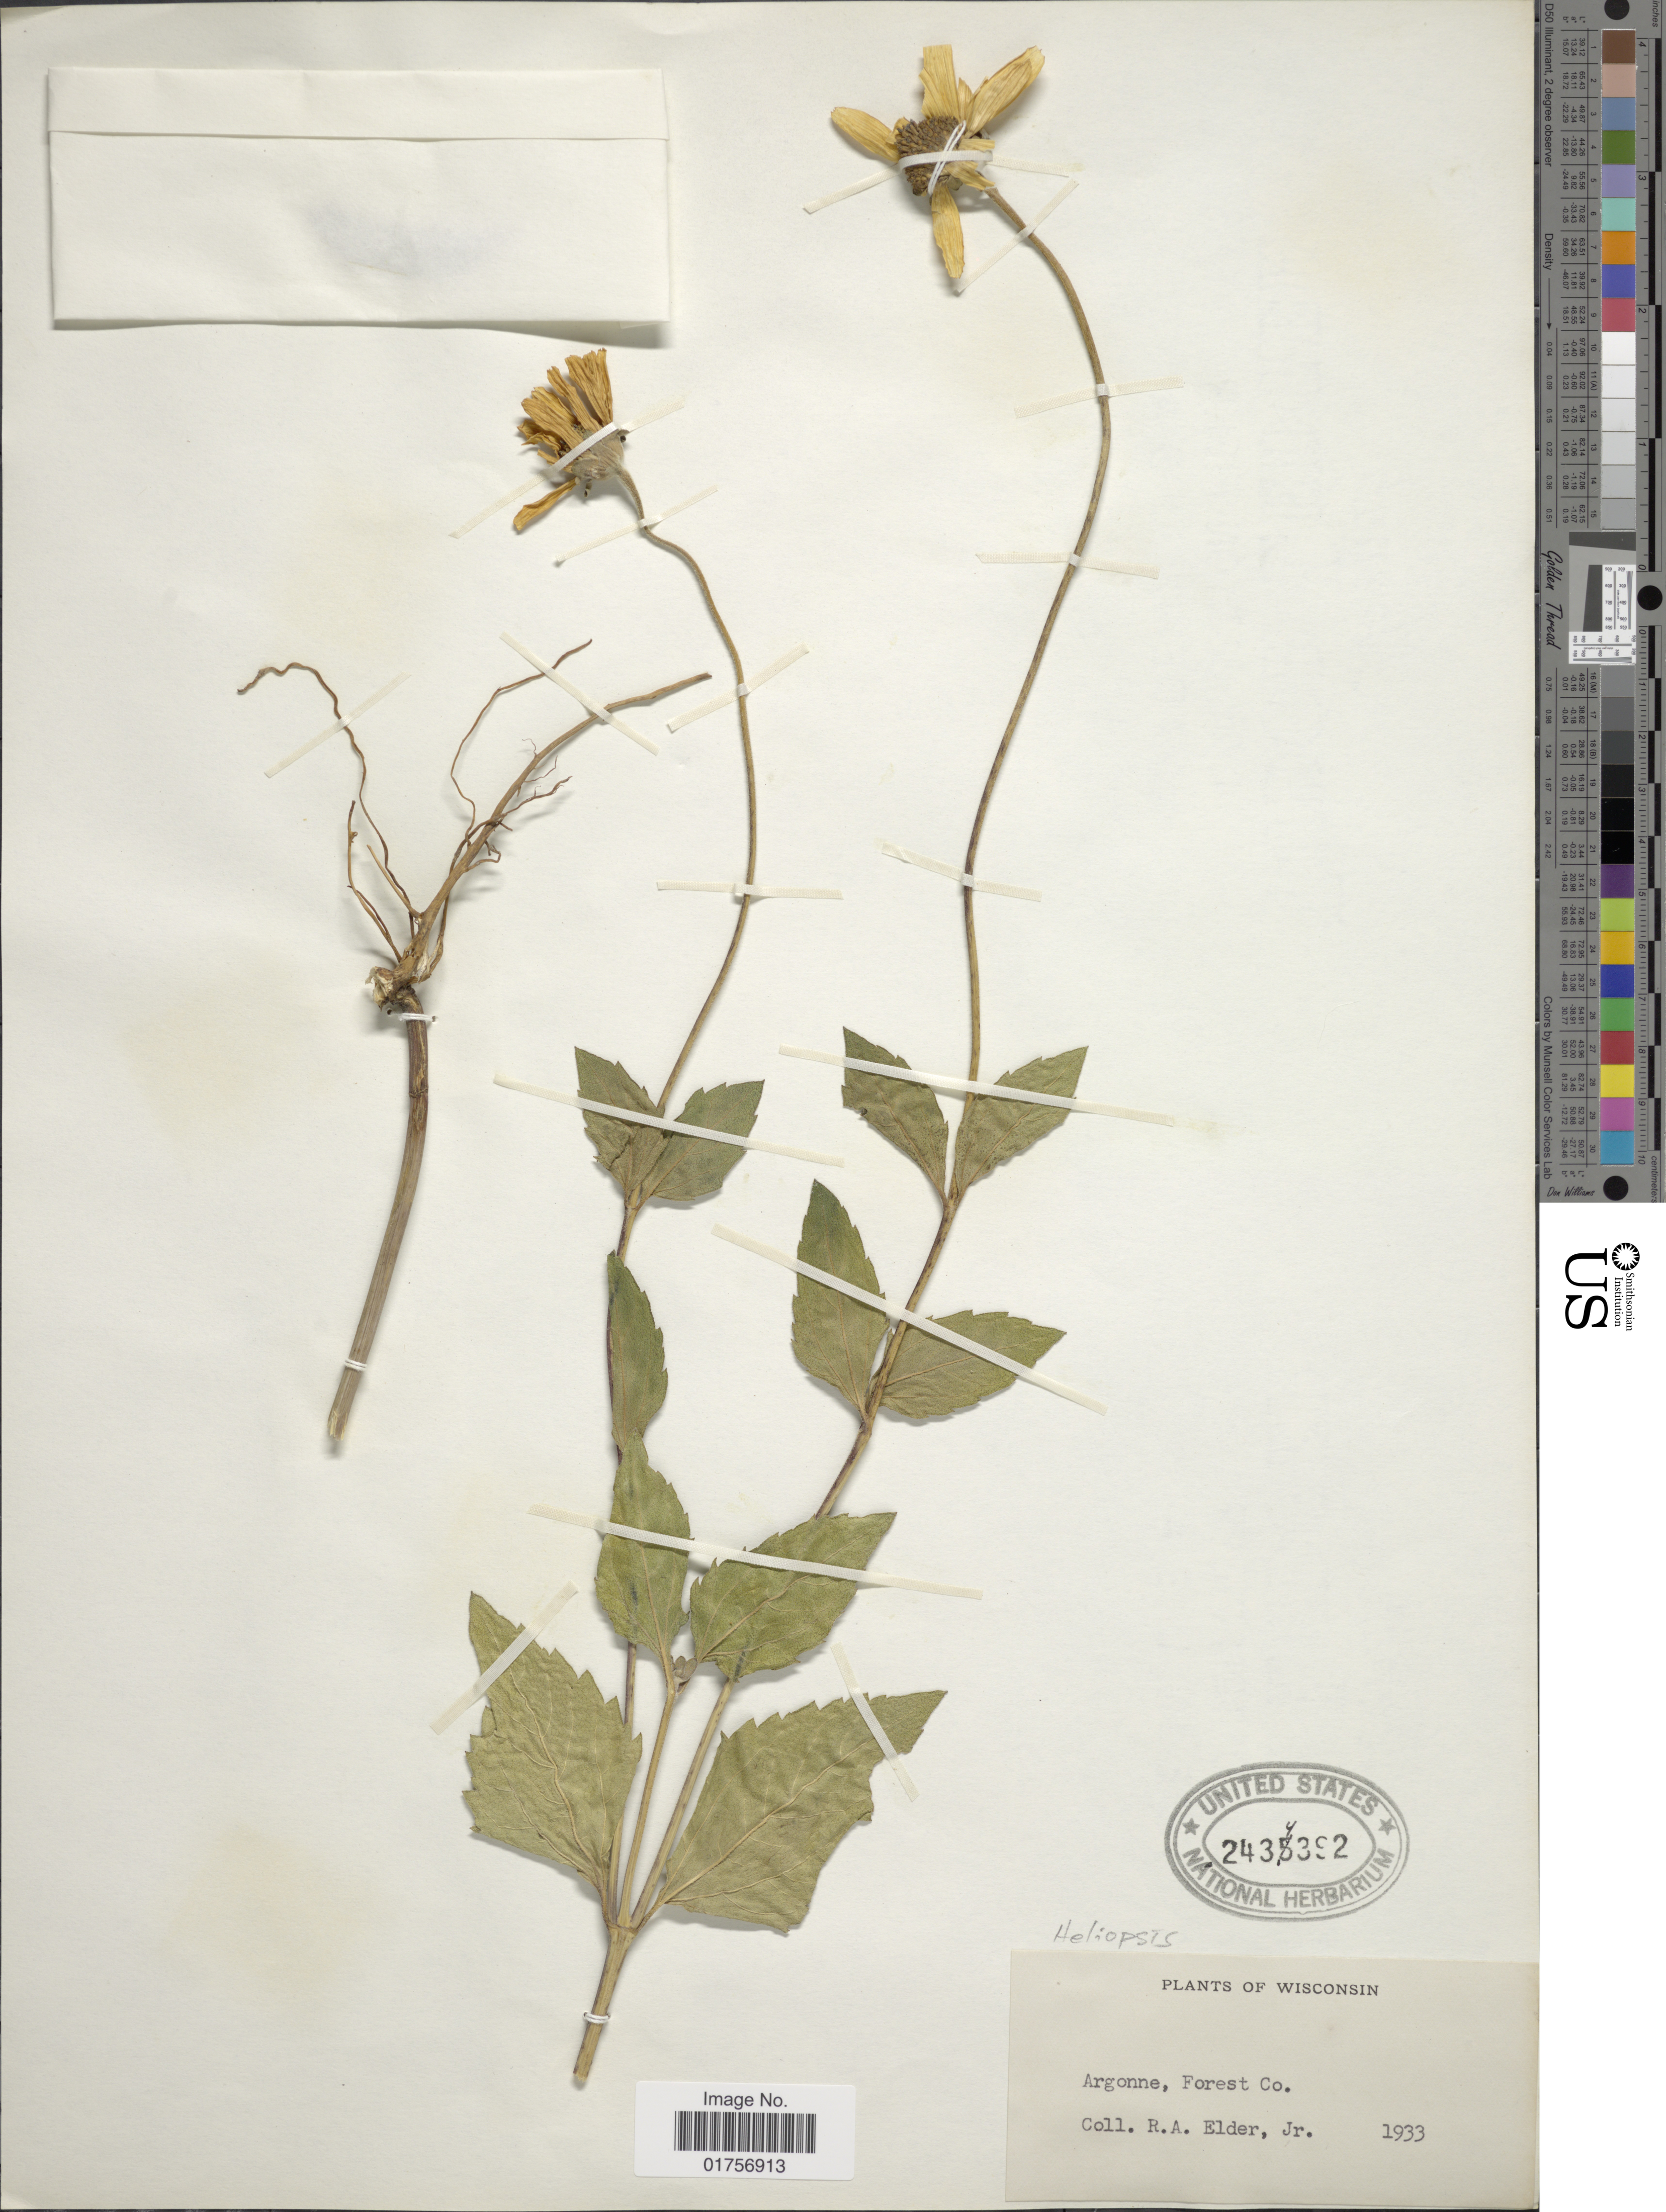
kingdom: Plantae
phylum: Tracheophyta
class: Magnoliopsida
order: Asterales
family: Asteraceae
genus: Heliopsis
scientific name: Heliopsis sp.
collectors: R. Elder Jr.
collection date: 1933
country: United States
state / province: Wisconsin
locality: Argonne, Forest Co.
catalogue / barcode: US 2434392